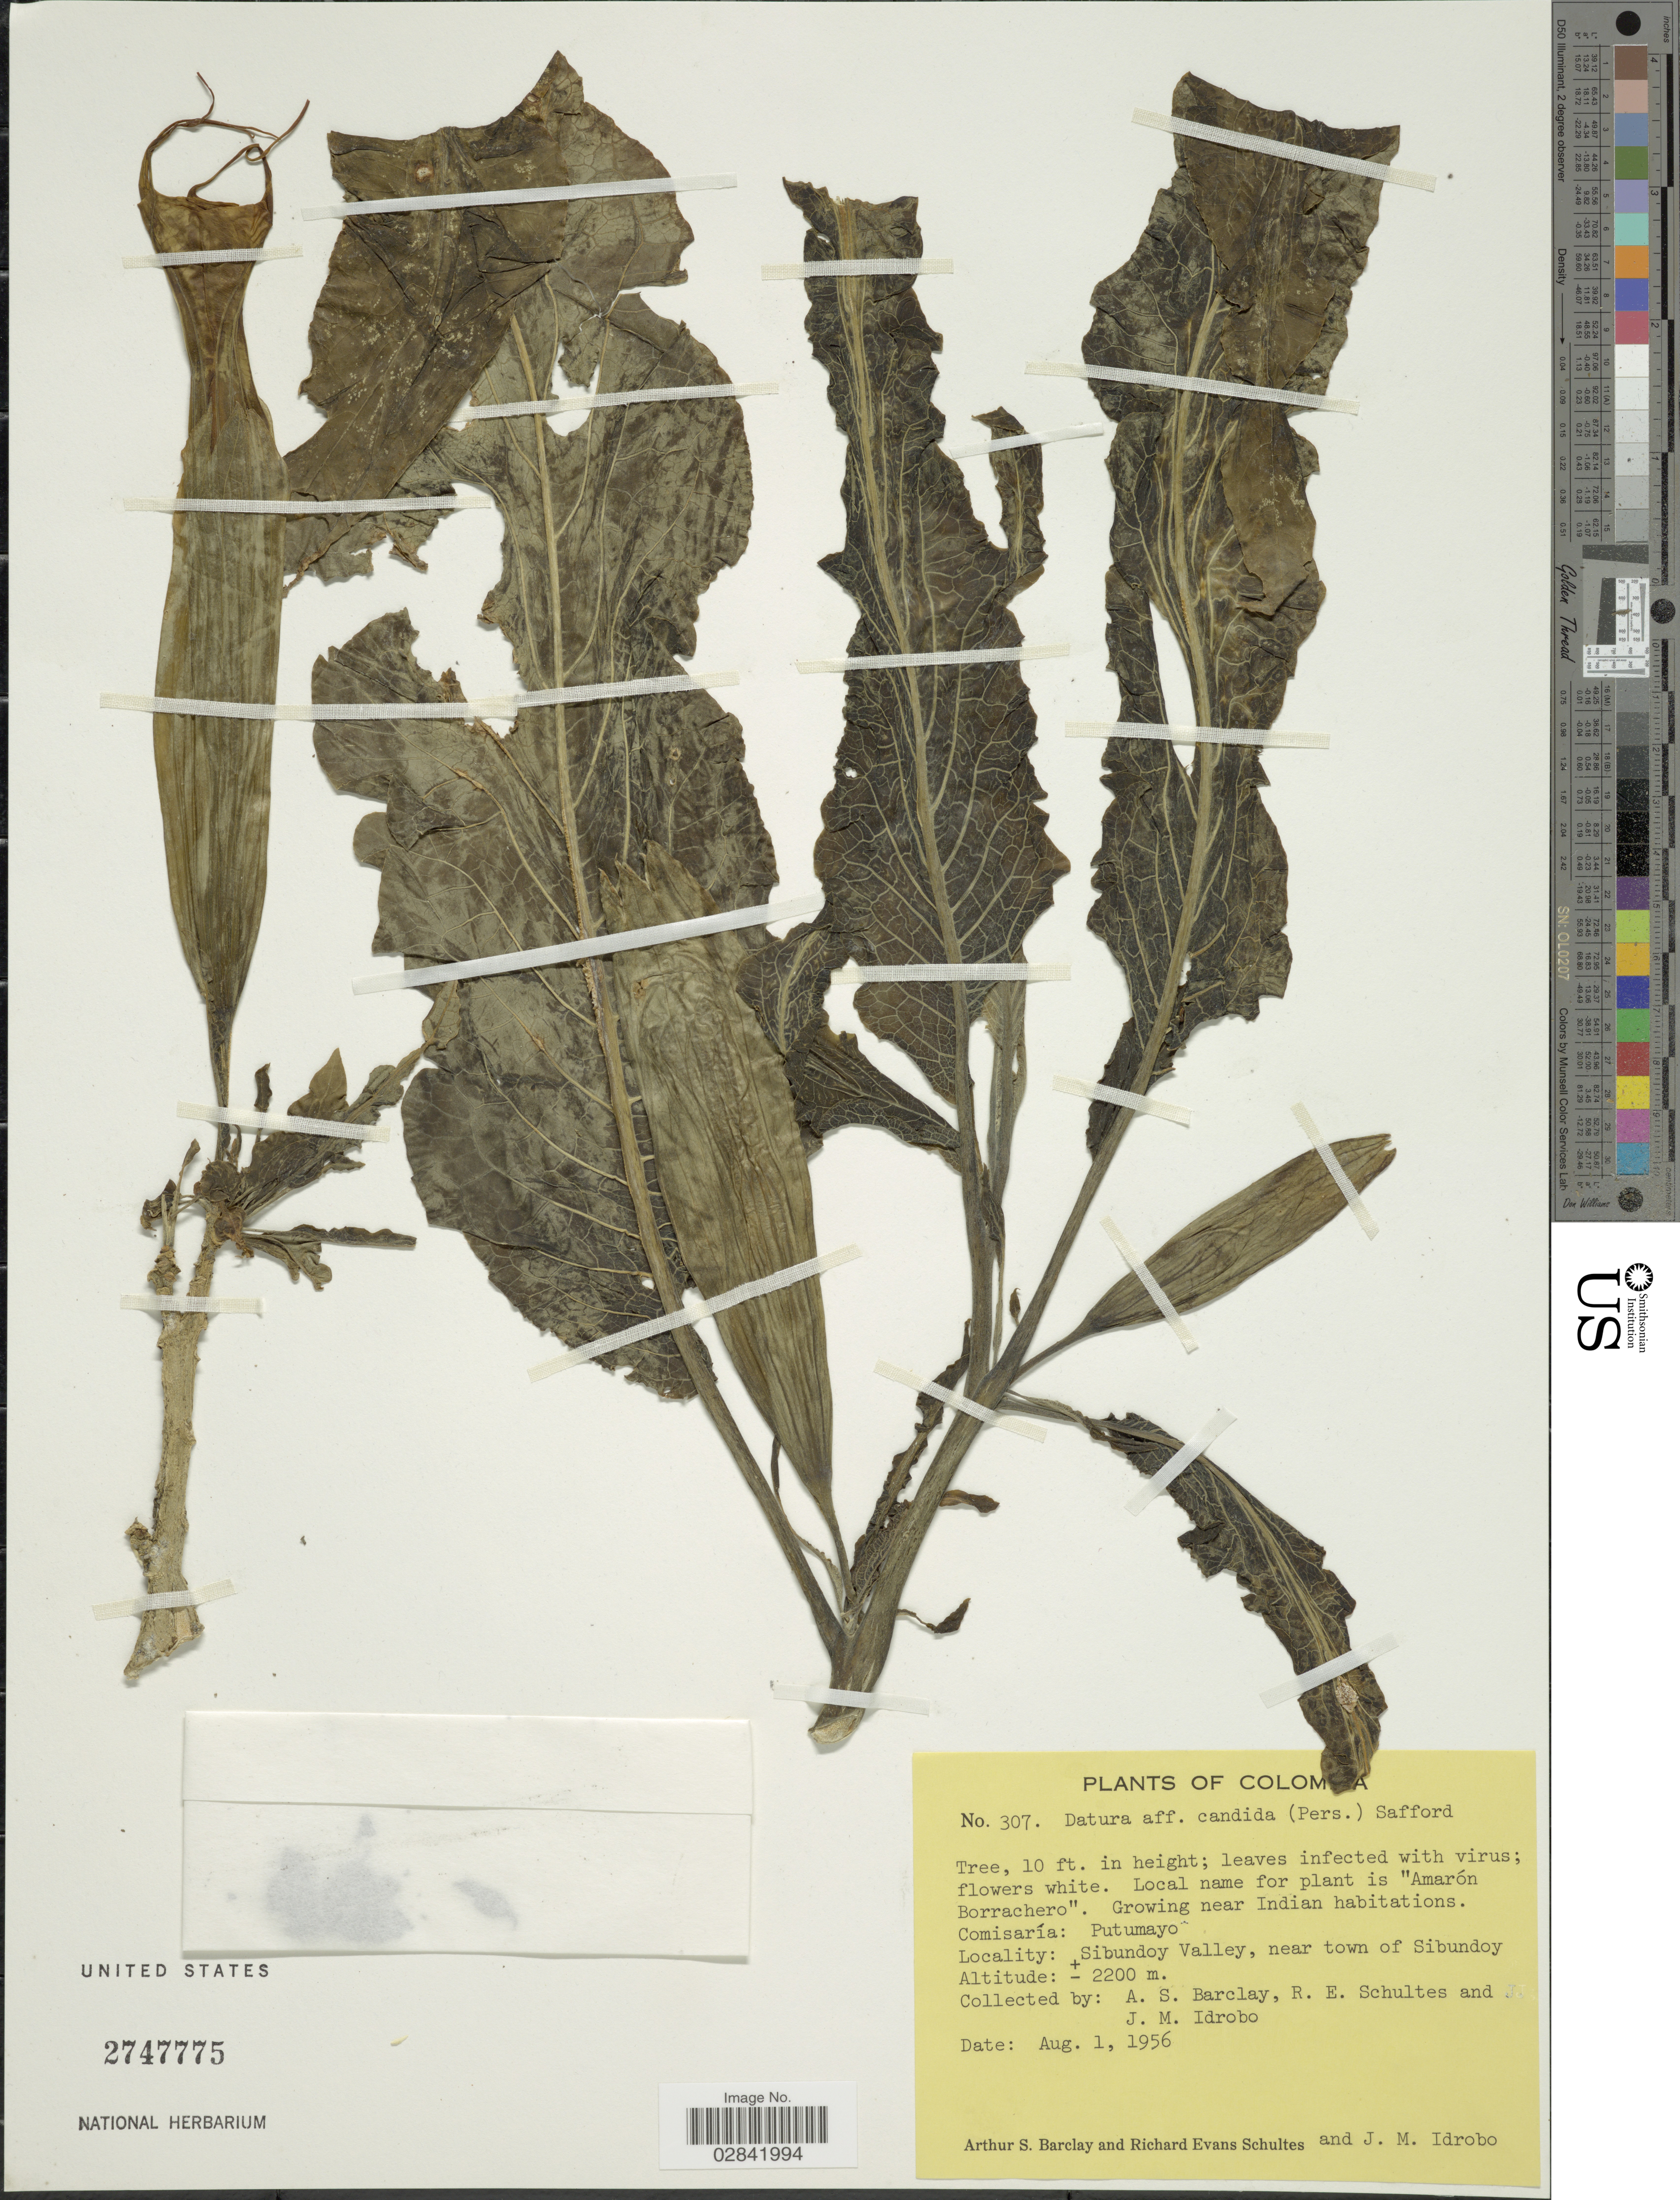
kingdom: Plantae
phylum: Tracheophyta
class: Magnoliopsida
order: Solanales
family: Solanaceae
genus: Brugmansia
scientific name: Brugmansia x candida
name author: Pers.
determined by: (US) Smithsonian Institution - National Museum of Natural History - Department of Botany (UNITED STATES)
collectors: A. S. Barclay, R. E. Schultes & J. M. Idrobo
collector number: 307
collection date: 1956-08-01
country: Colombia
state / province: Putumayo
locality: Comisaría: Putumayo. Sibundoy Valley, near town of Sibundoy.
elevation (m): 2200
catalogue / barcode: US 2747775